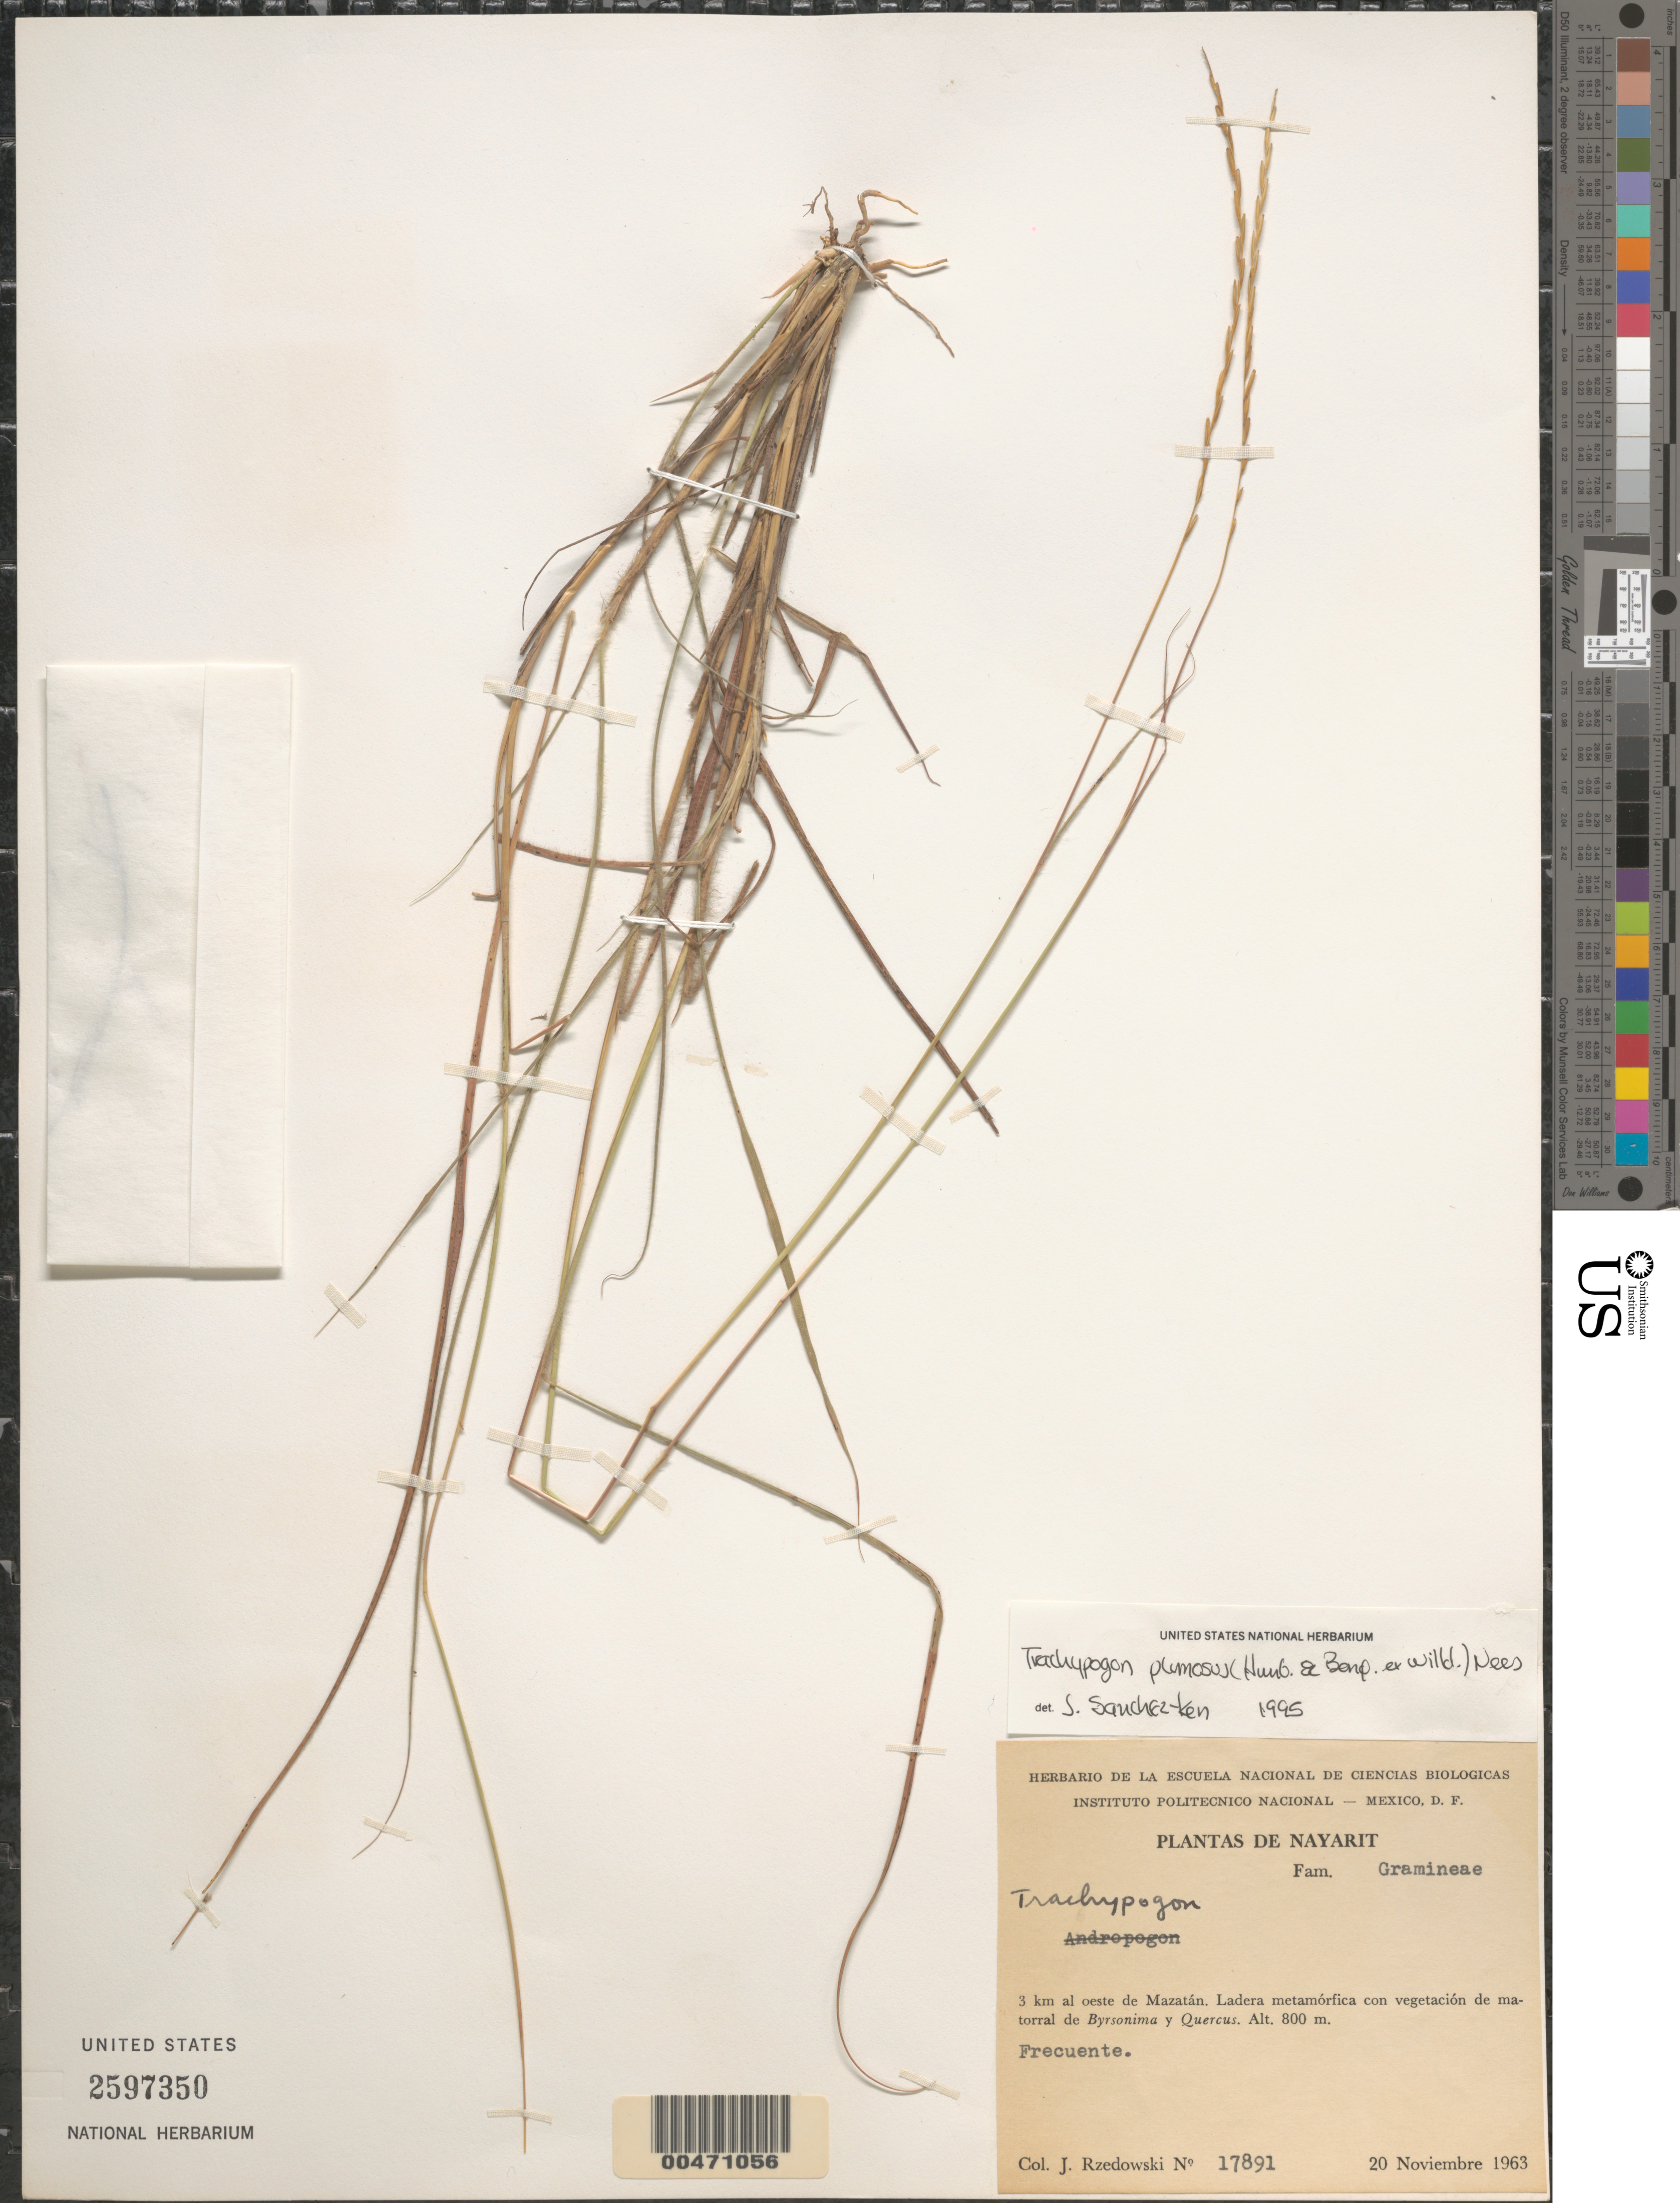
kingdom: Plantae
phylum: Tracheophyta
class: Liliopsida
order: Poales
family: Poaceae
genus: Trachypogon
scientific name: Trachypogon plumosus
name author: (Humb. & Bonpl.) Nees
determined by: Sánchez-Ken, J. G.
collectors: J. Rzedowski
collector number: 17891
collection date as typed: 20 Nov 1963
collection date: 1963-11-20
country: Mexico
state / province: Nayarit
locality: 3 mi W of Mazatán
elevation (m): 800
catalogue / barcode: US 2597350